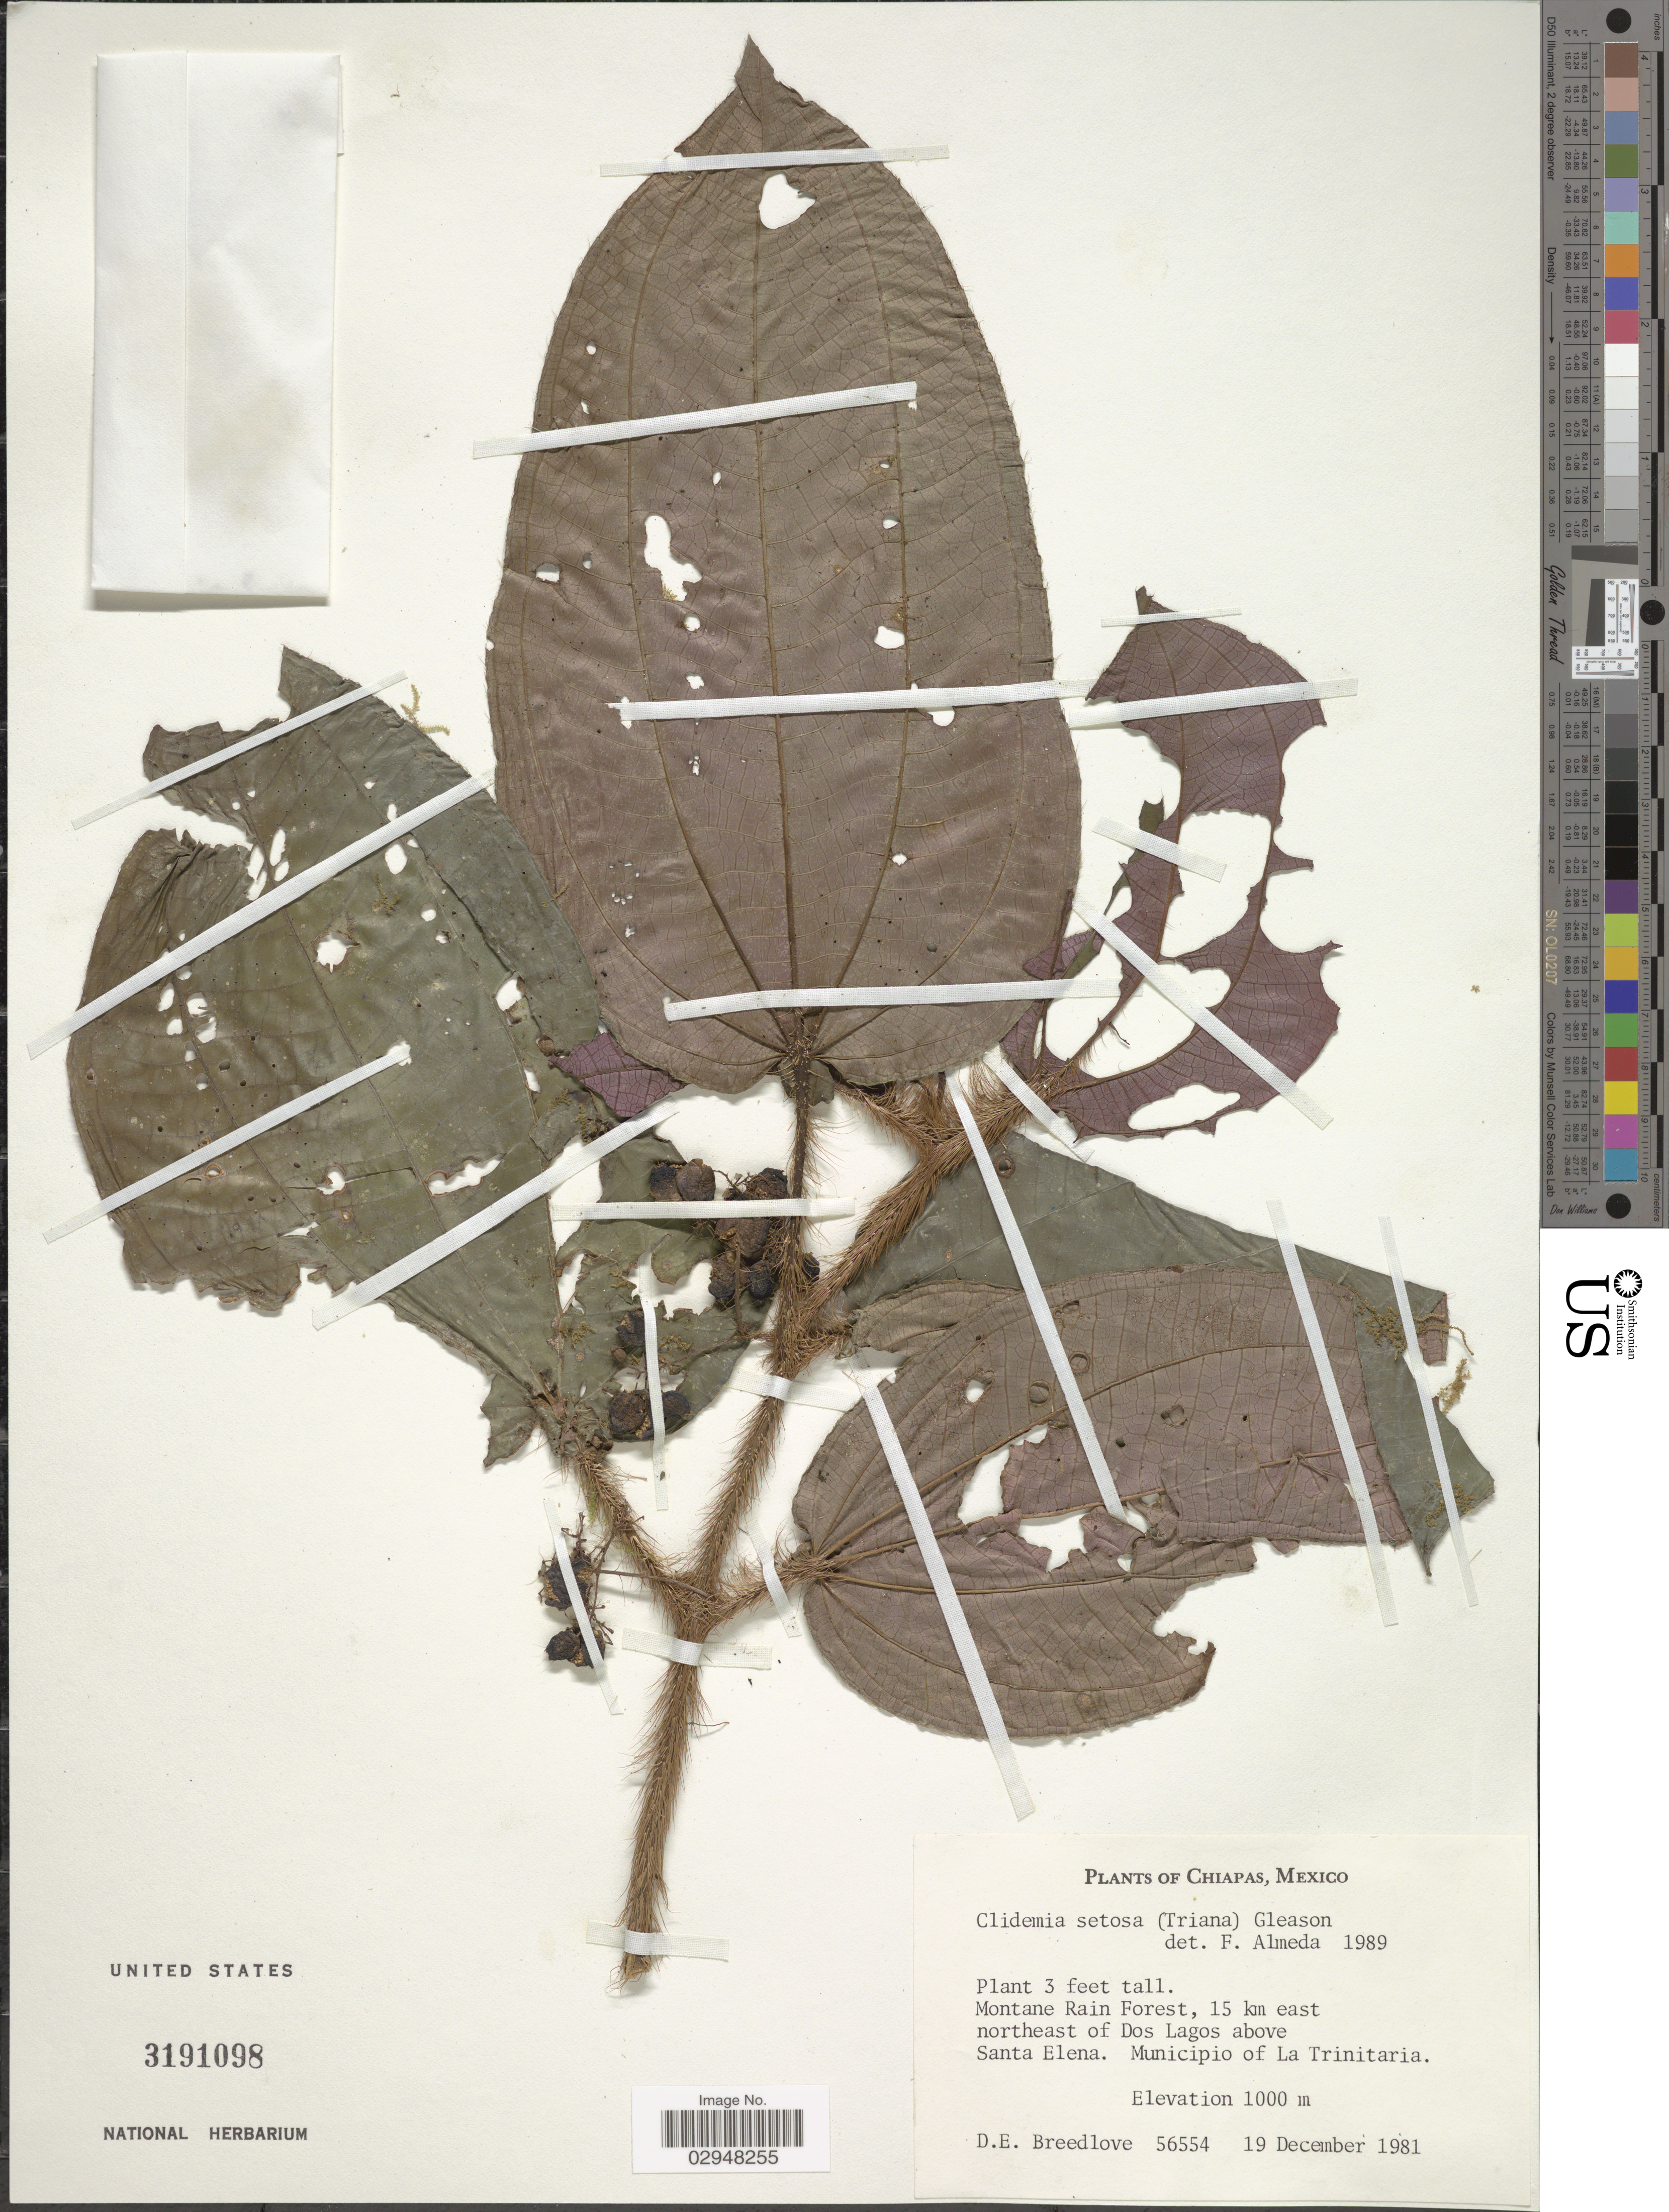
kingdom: Plantae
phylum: Tracheophyta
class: Magnoliopsida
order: Myrtales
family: Melastomataceae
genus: Clidemia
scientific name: Clidemia setosa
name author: (Triana) Gleason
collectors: D. E. Breedlove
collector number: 56554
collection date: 1981-12-19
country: Mexico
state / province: Chiapas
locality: Montane Rain Forest, 15 km east northeast of Dos Lagos above Santa Elena. Municipio of La Trinitaria.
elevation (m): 1000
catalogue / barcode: US 3191098